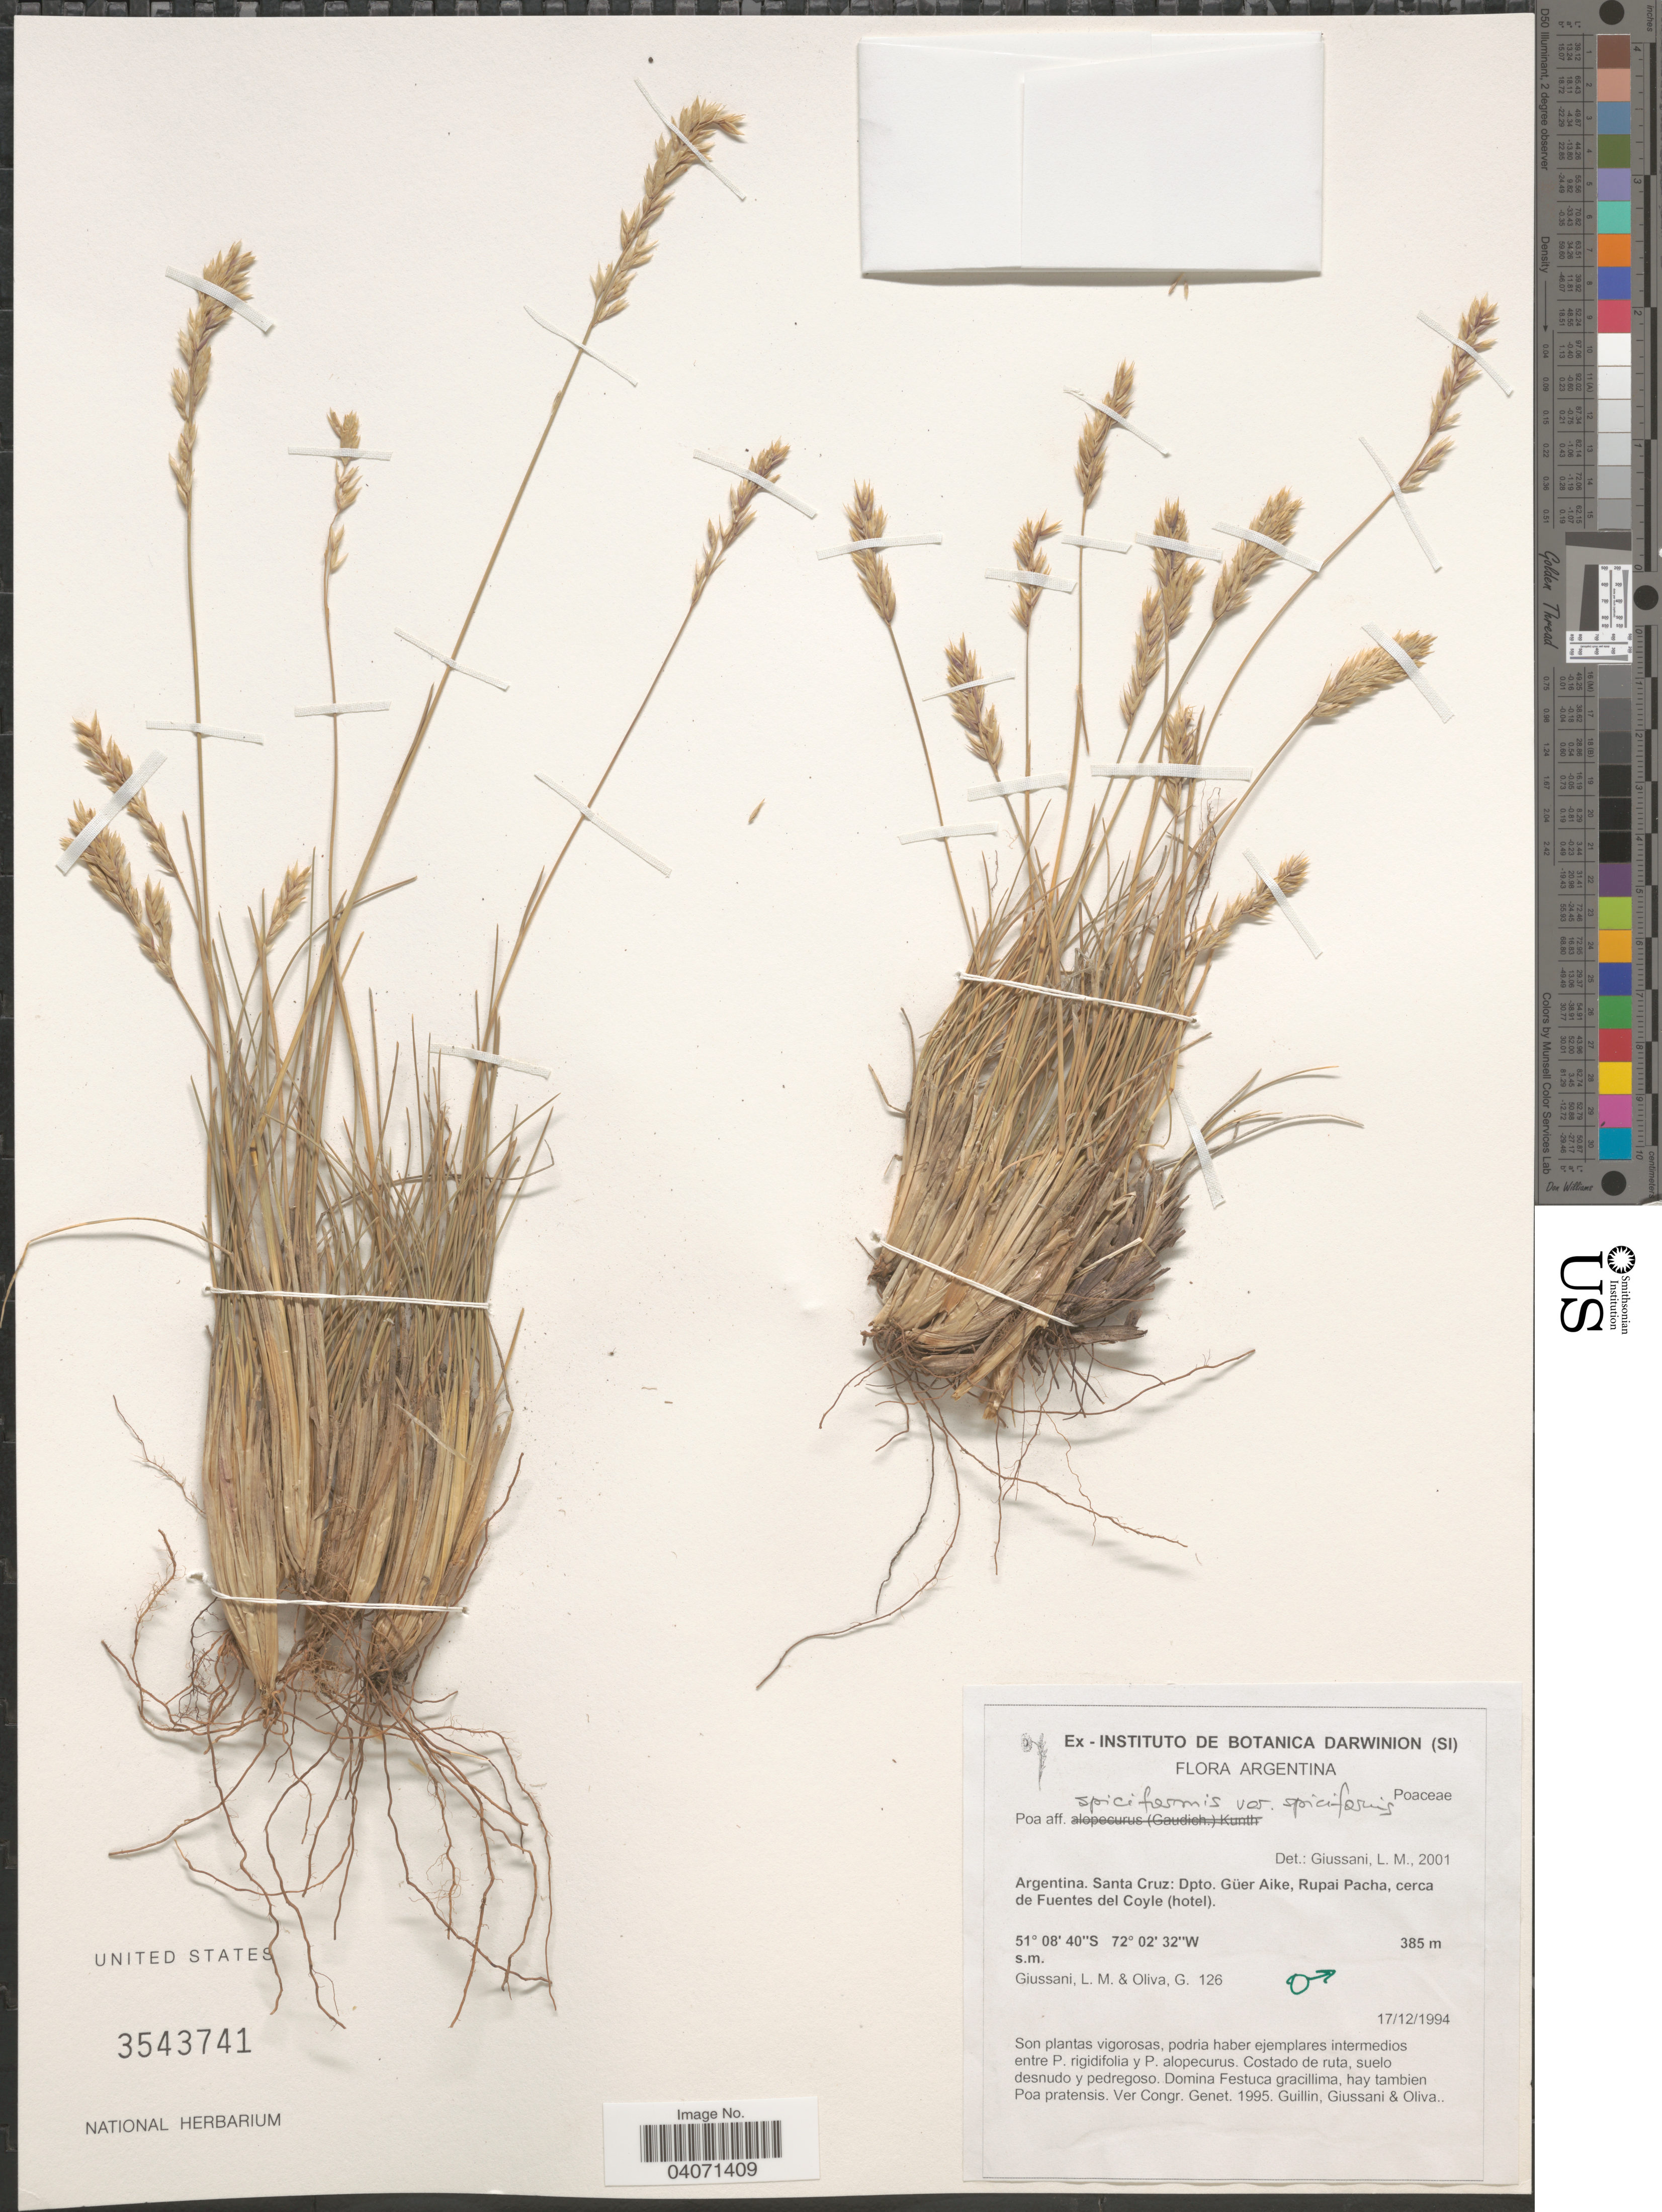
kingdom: Plantae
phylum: Tracheophyta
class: Liliopsida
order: Poales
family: Poaceae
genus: Poa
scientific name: Poa spiciformis var. spiciformis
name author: Steud.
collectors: L. Giussani & G. Oliva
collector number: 126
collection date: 1994-12-17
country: Argentina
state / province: Santa Cruz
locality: Dpto. Güer Aike, Rupai Pacha, cerca de Fuentes del Coyle (hotel).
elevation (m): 385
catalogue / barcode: US 3543741